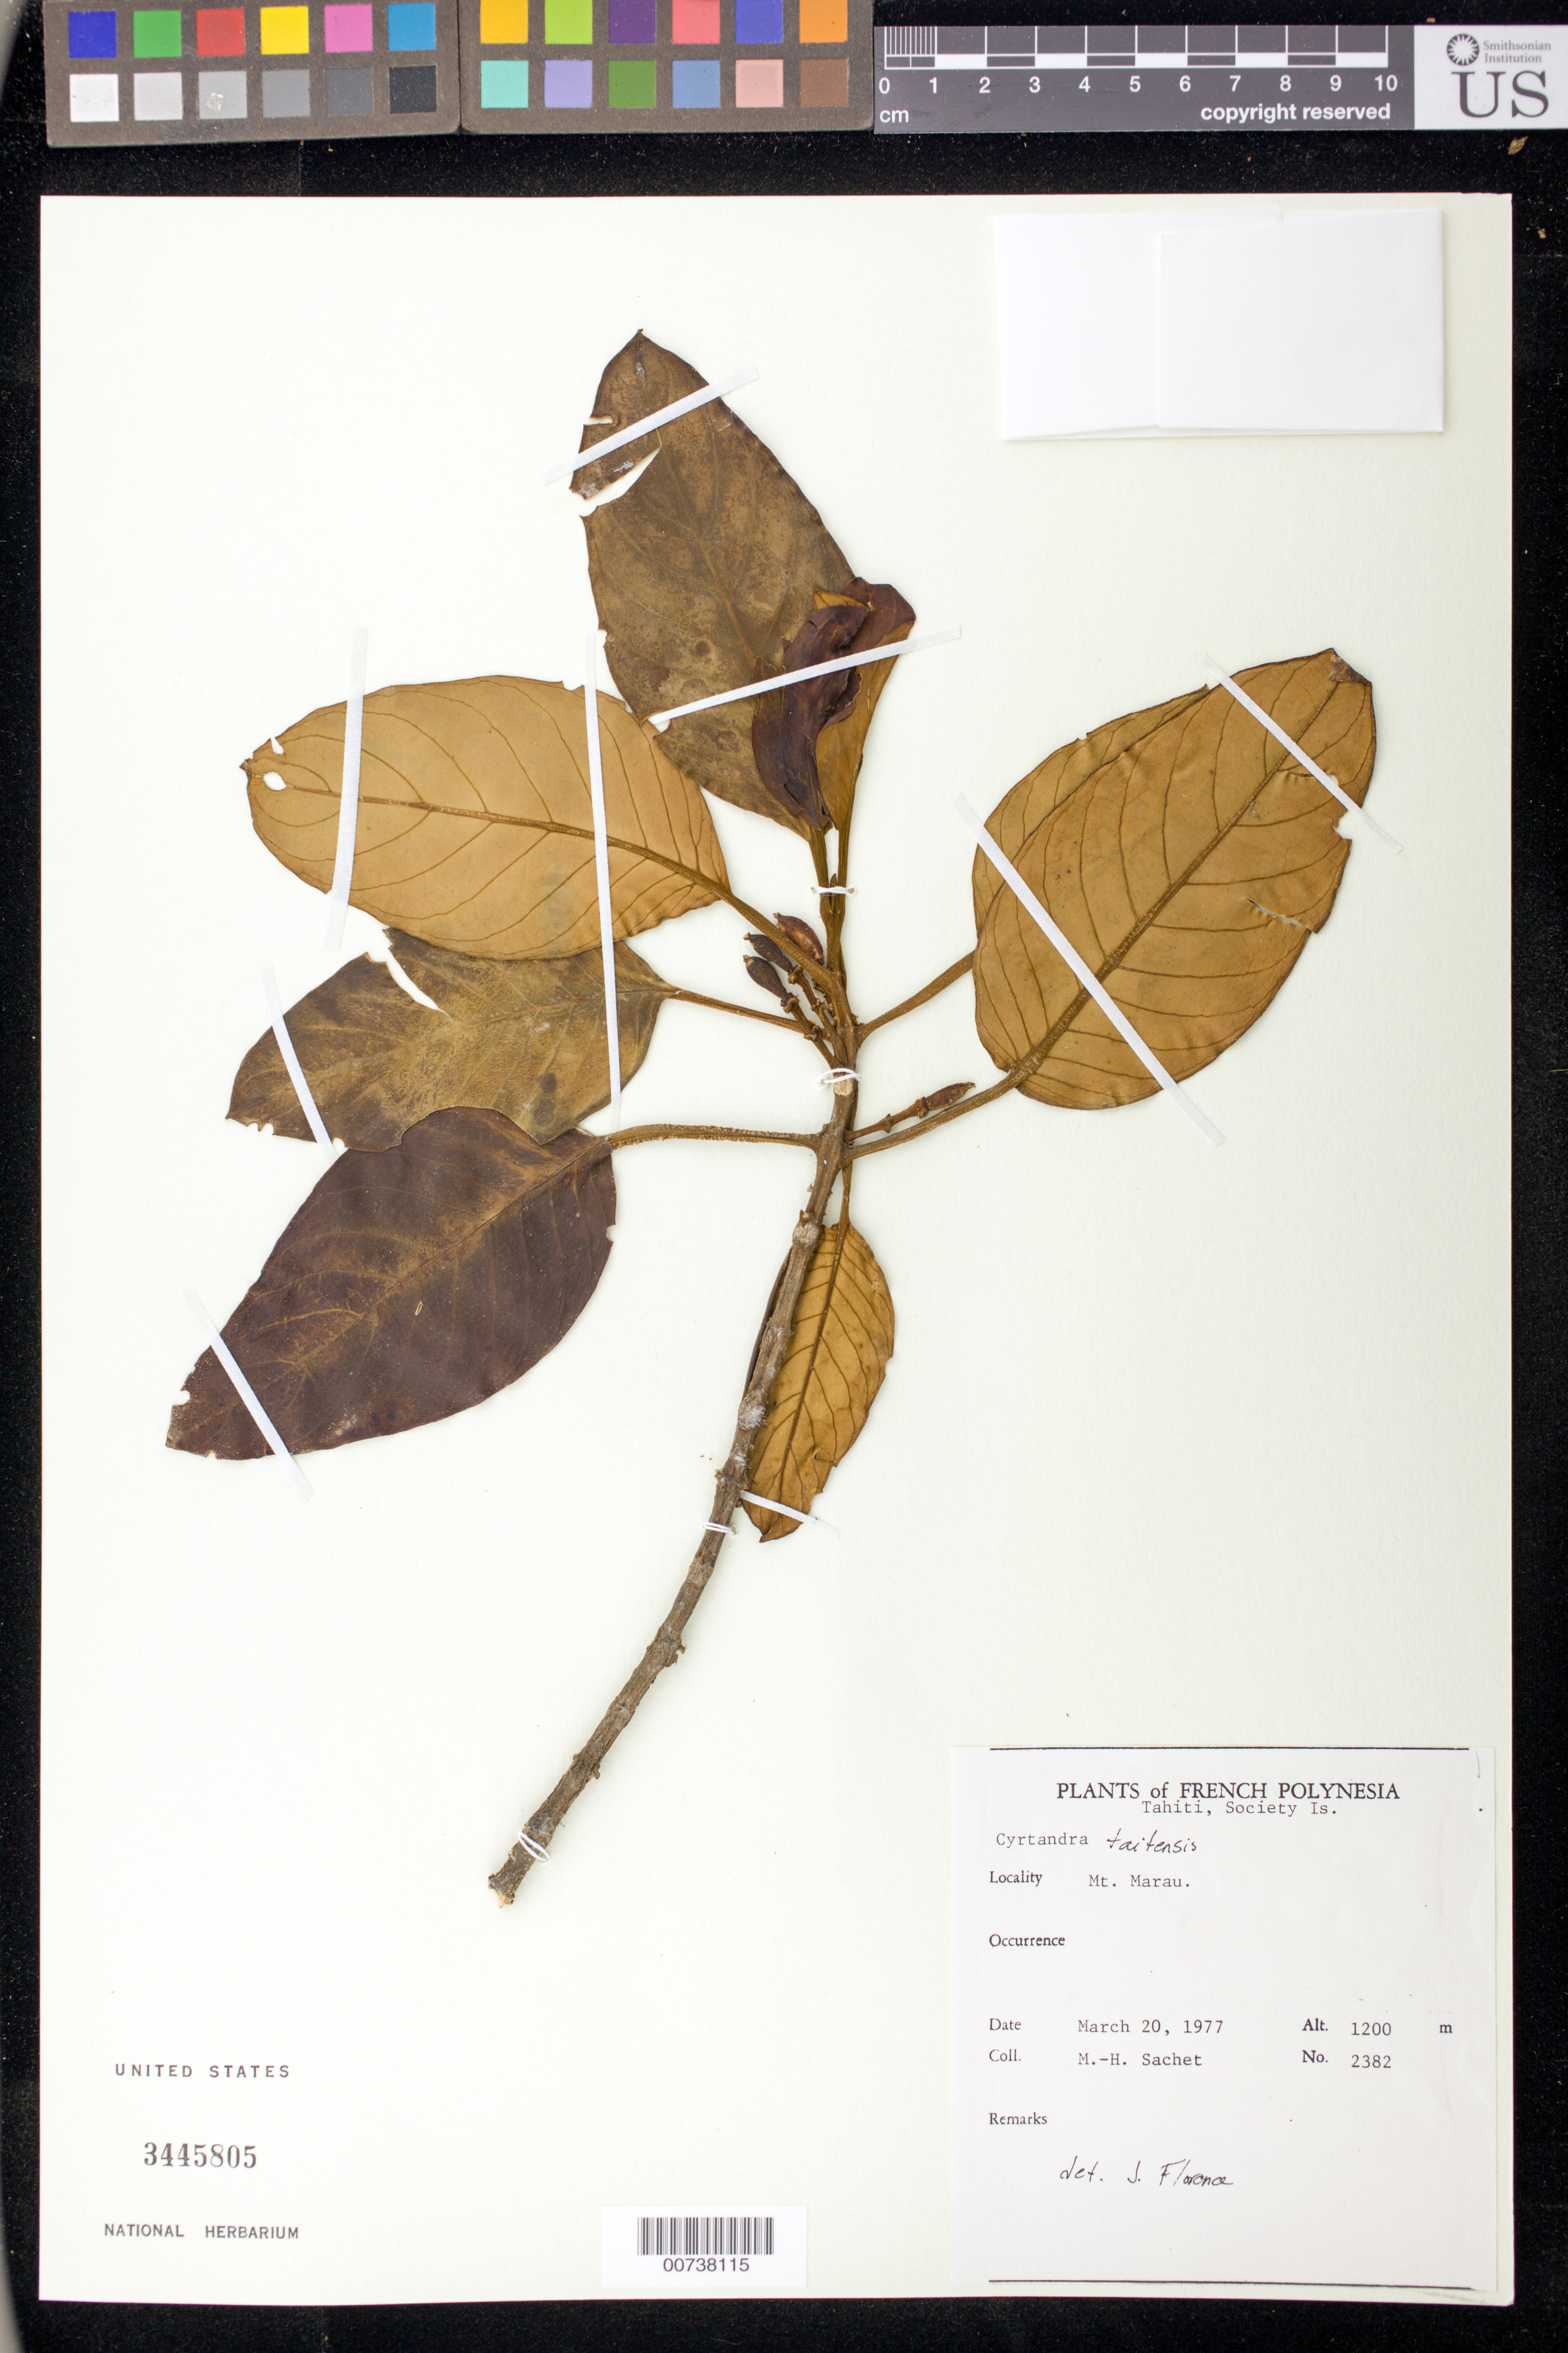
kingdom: Plantae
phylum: Tracheophyta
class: Magnoliopsida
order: Lamiales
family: Gesneriaceae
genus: Cyrtandra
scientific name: Cyrtandra taitensis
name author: W. Rich ex A. Gray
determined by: Florence, J.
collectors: M.-H. Sachet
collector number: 2382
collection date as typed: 20 Mar 1977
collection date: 1977-03-20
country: French Polynesia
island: Tahiti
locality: Mt. Marau.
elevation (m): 1200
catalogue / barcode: US 3445805